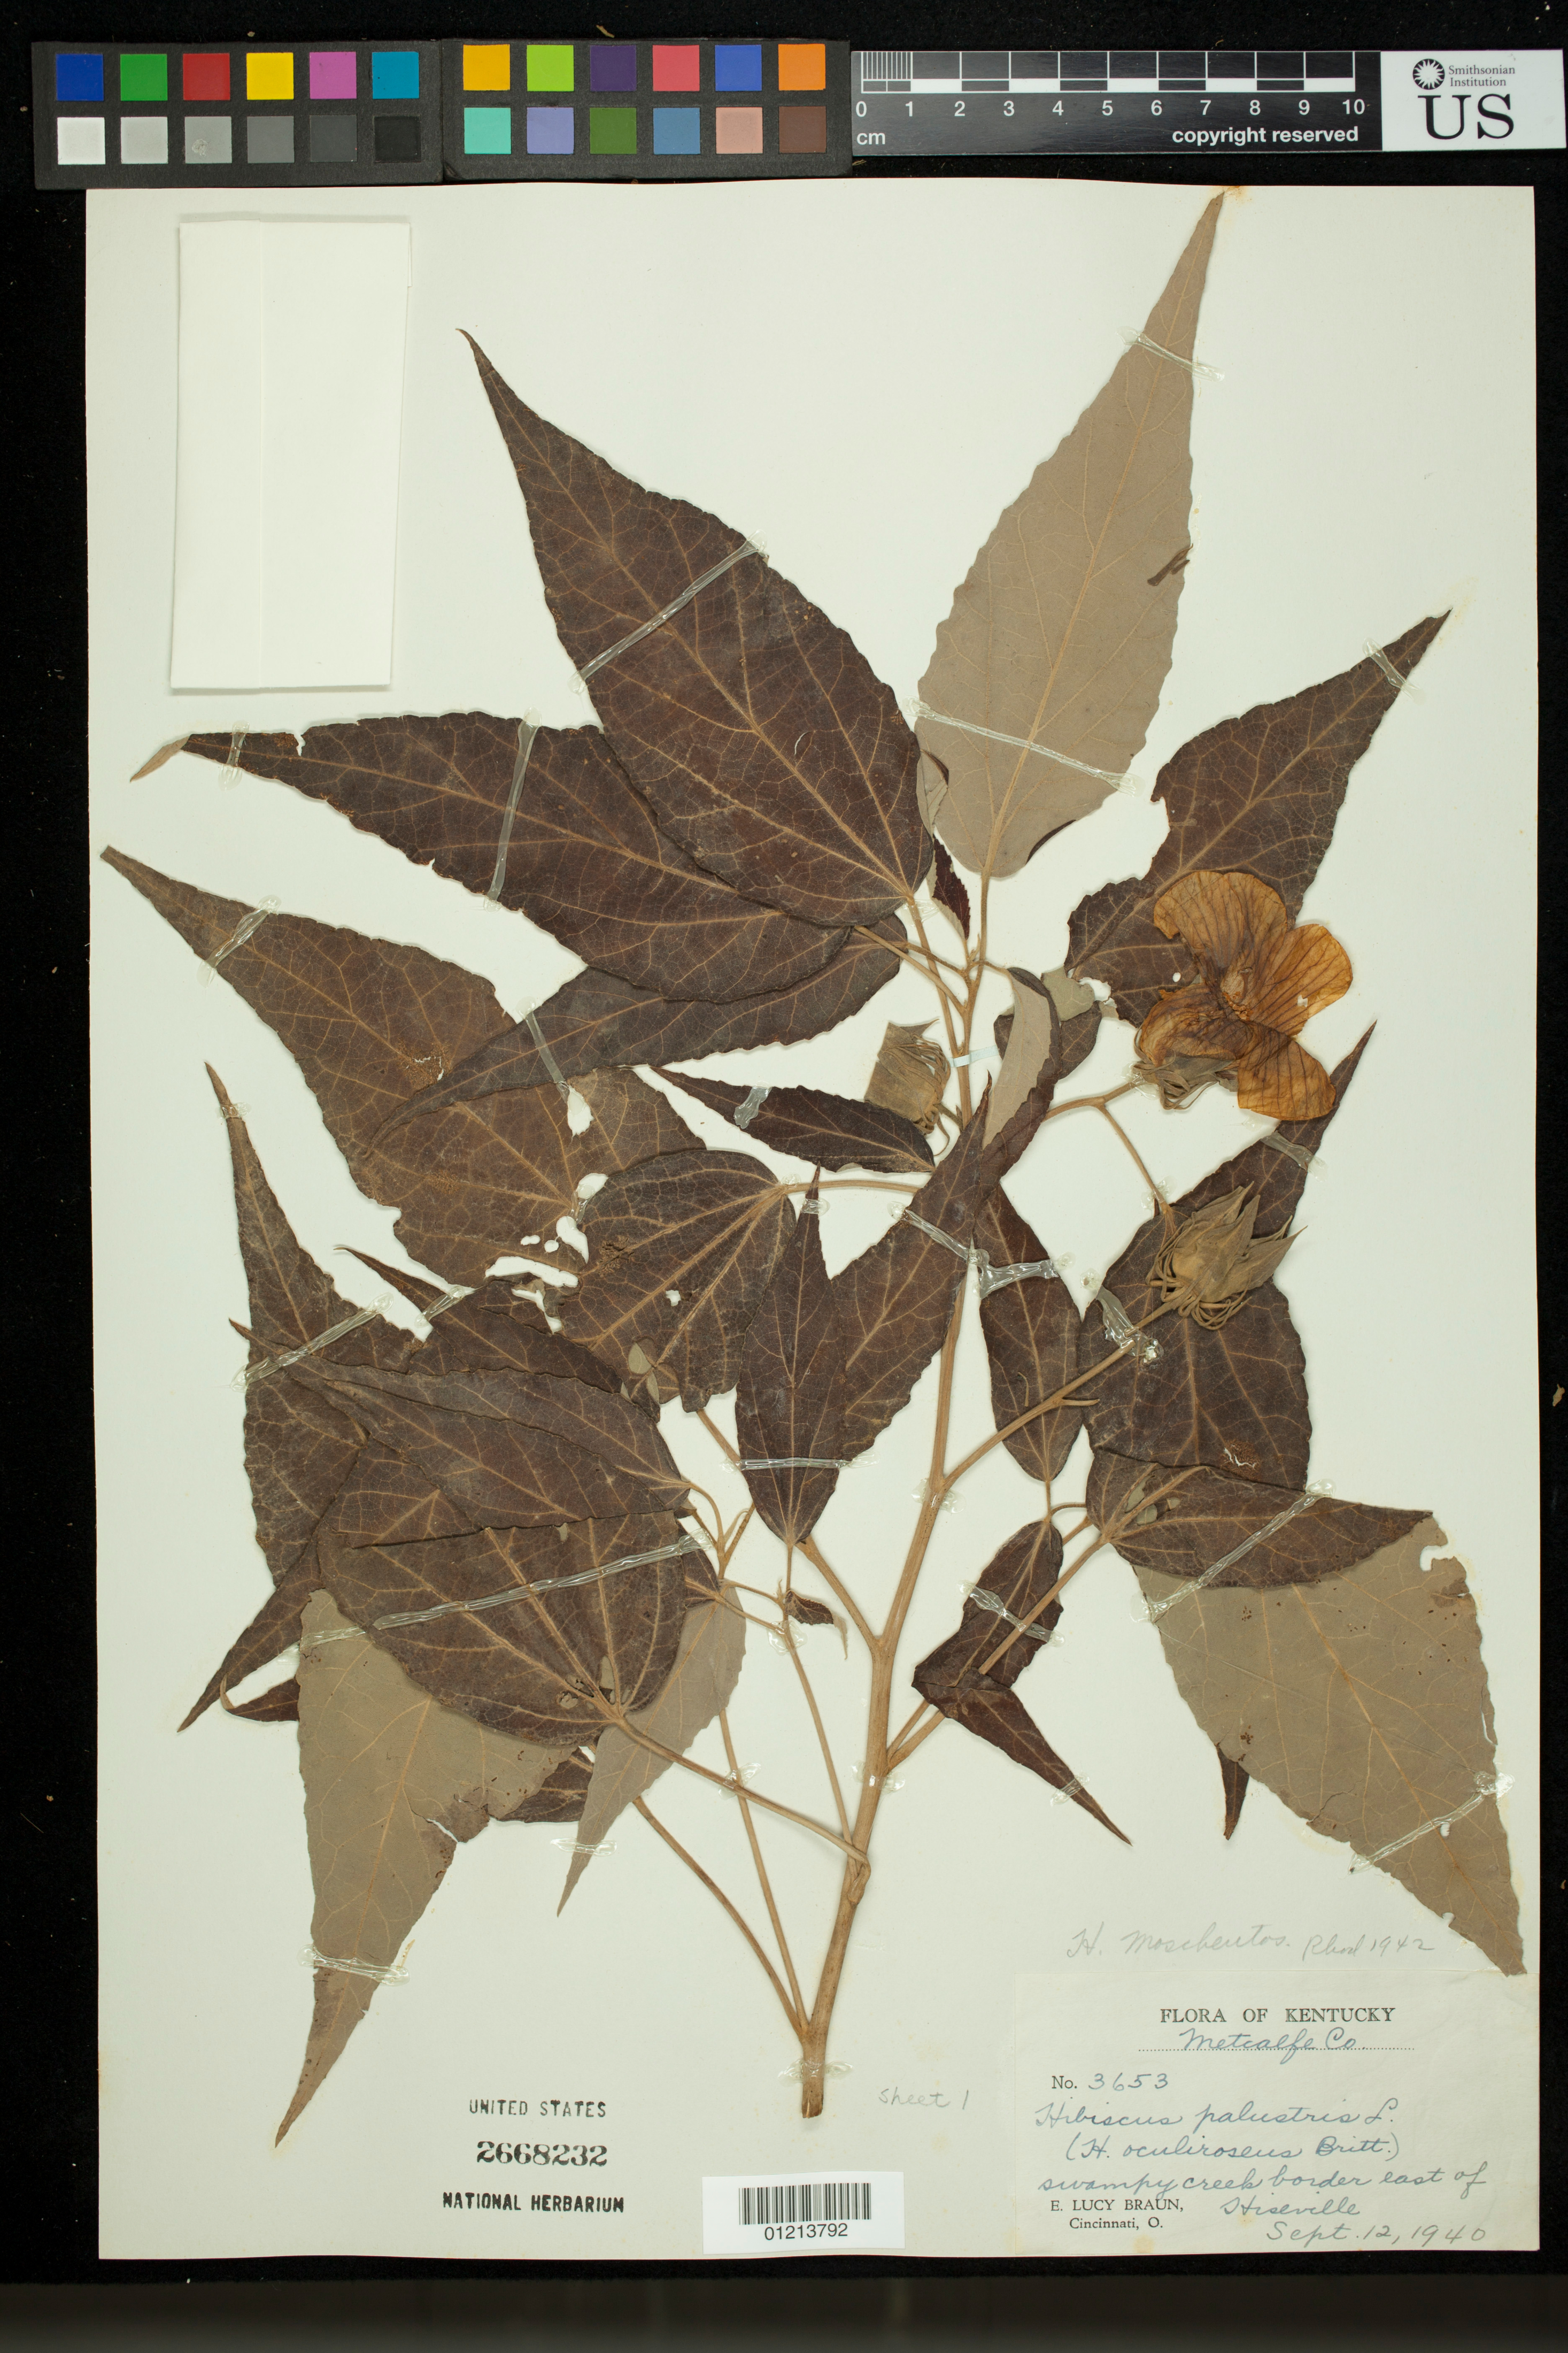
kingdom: Plantae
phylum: Tracheophyta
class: Magnoliopsida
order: Malvales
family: Malvaceae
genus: Hibiscus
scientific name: Hibiscus moscheutos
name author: L.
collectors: E. L. Braun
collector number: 3653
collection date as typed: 09 Dec 1940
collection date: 1940-12-09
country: United States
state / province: Kentucky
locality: Swampy creek border east of Hiseville.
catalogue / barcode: US 2668232